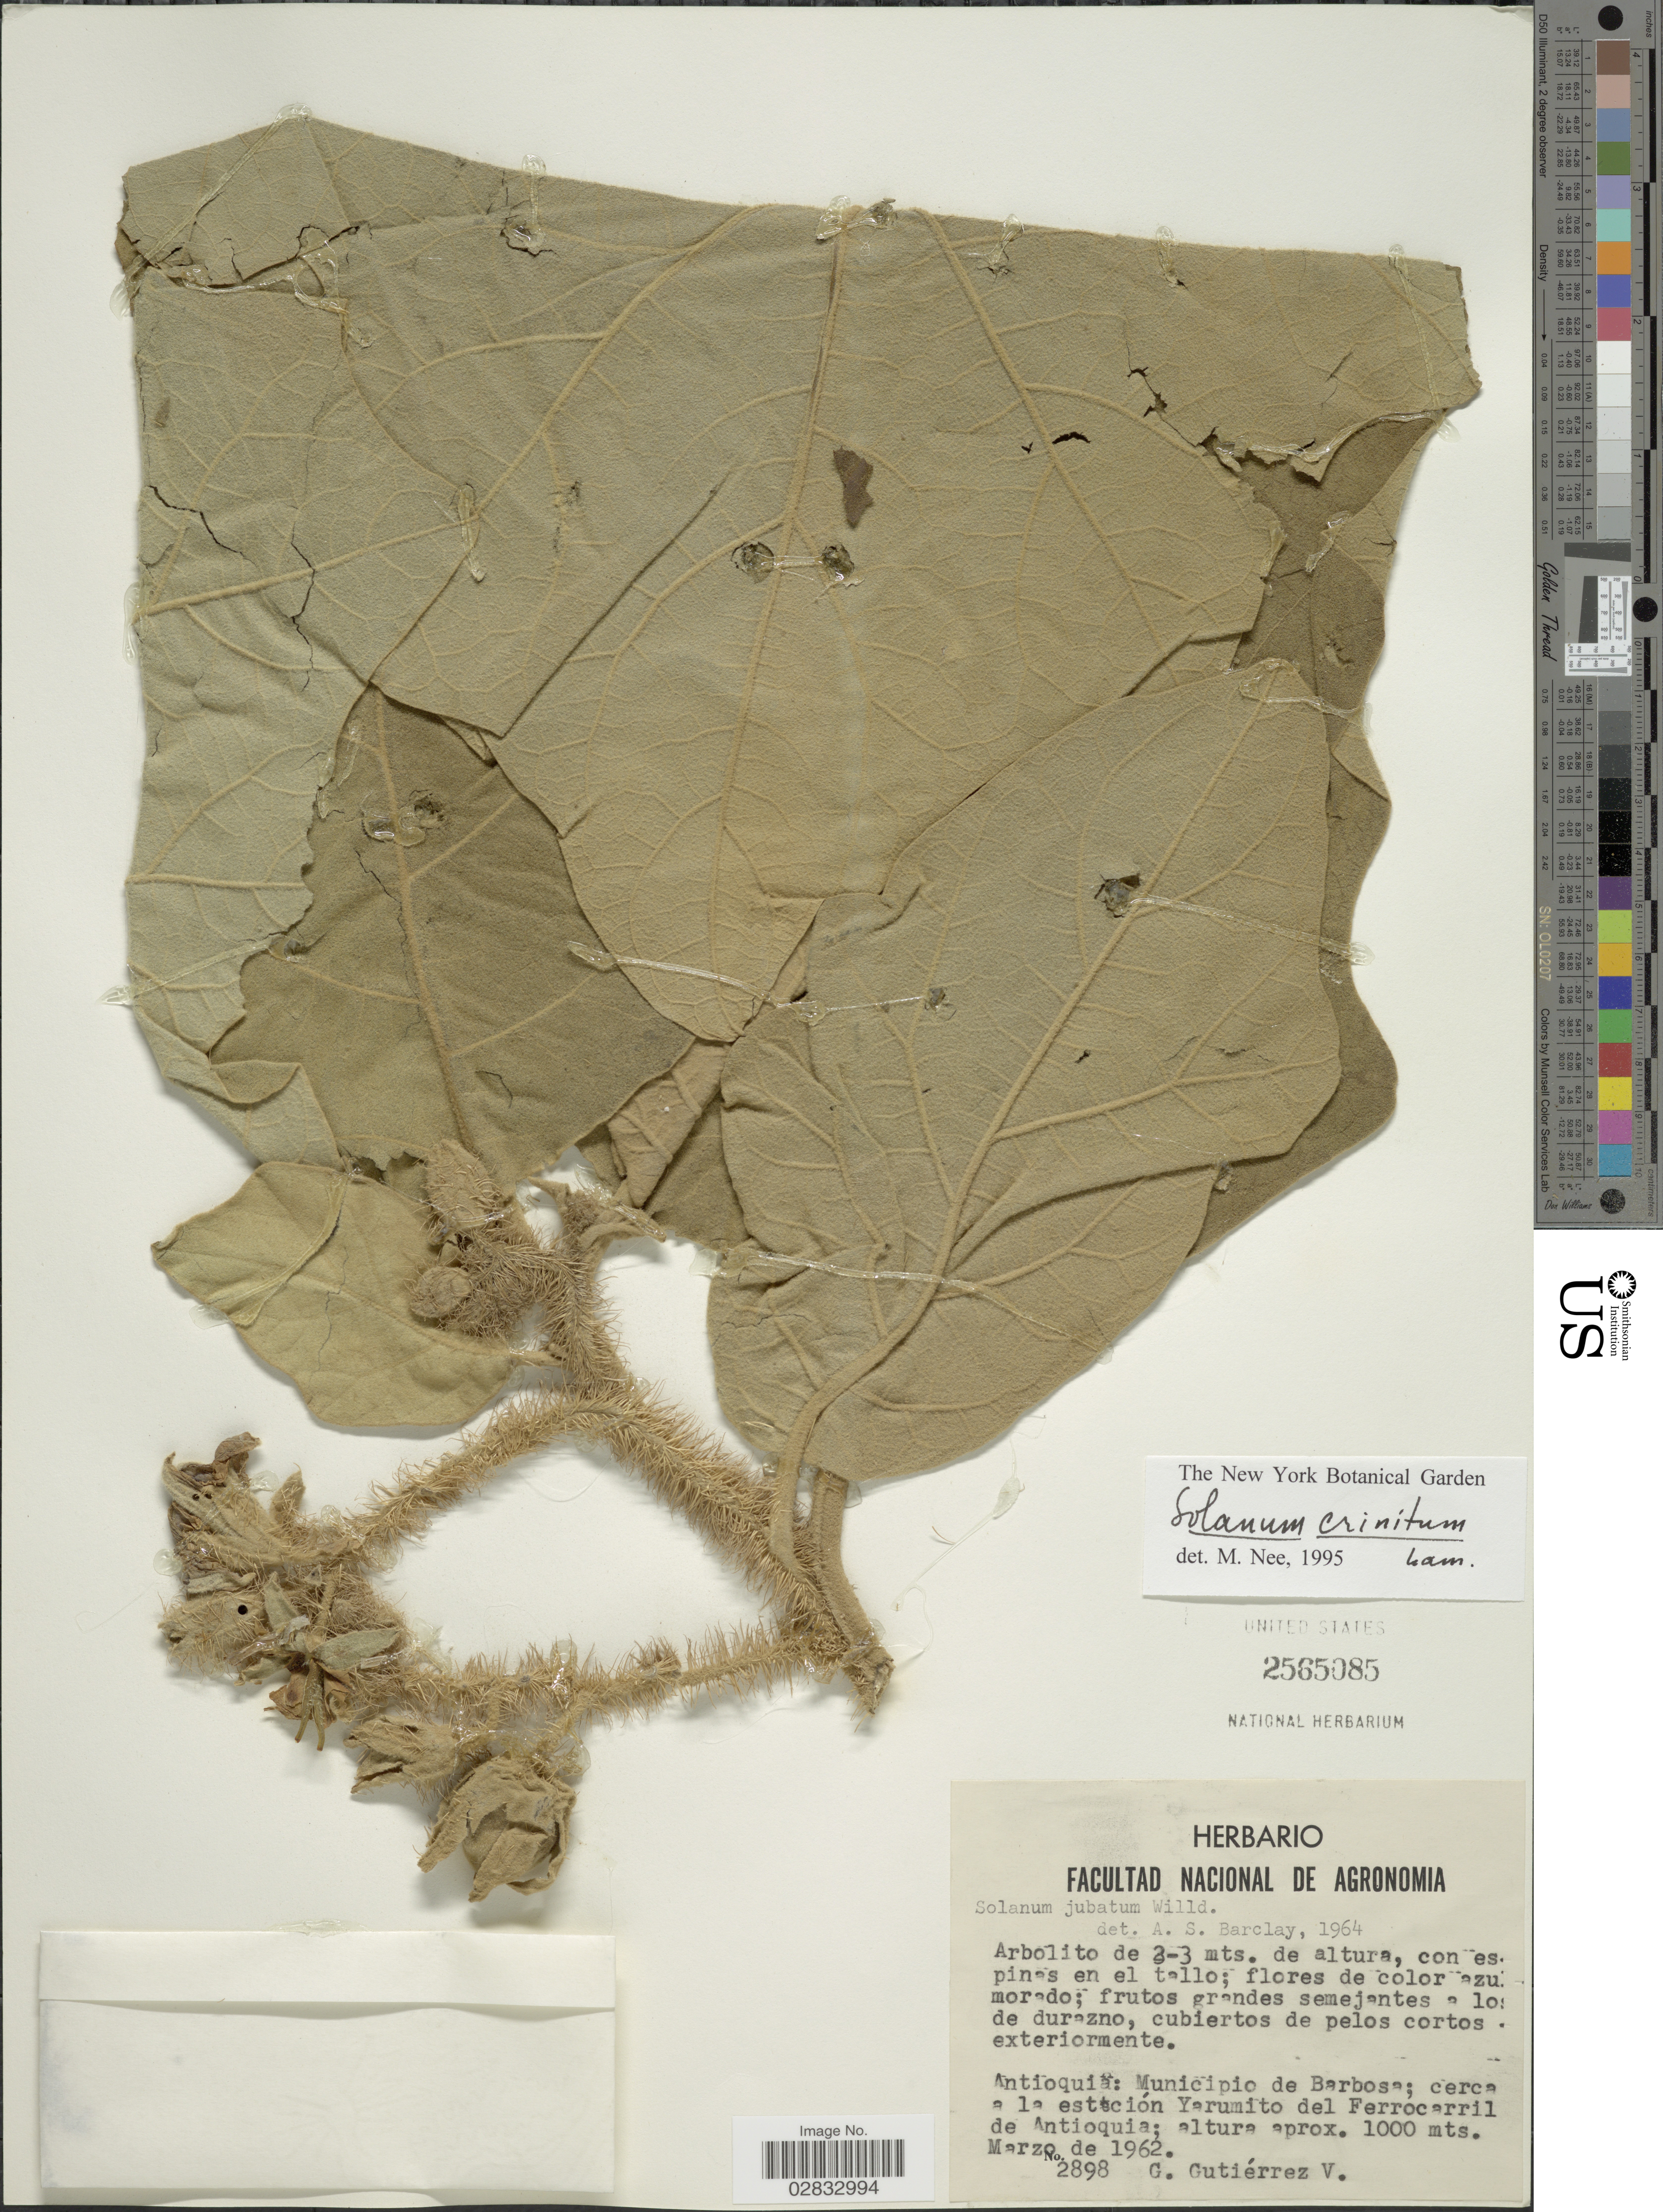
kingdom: Plantae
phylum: Tracheophyta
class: Magnoliopsida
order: Solanales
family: Solanaceae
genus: Solanum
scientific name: Solanum crinitum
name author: Lam.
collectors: G. Gutiérrez V.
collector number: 2898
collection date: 1962-03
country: Colombia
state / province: Antioquia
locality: Municipio de Barbosa; cerca a la estación Yarumito del Ferrocarril de Antioquia.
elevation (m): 1000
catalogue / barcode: US 2565085